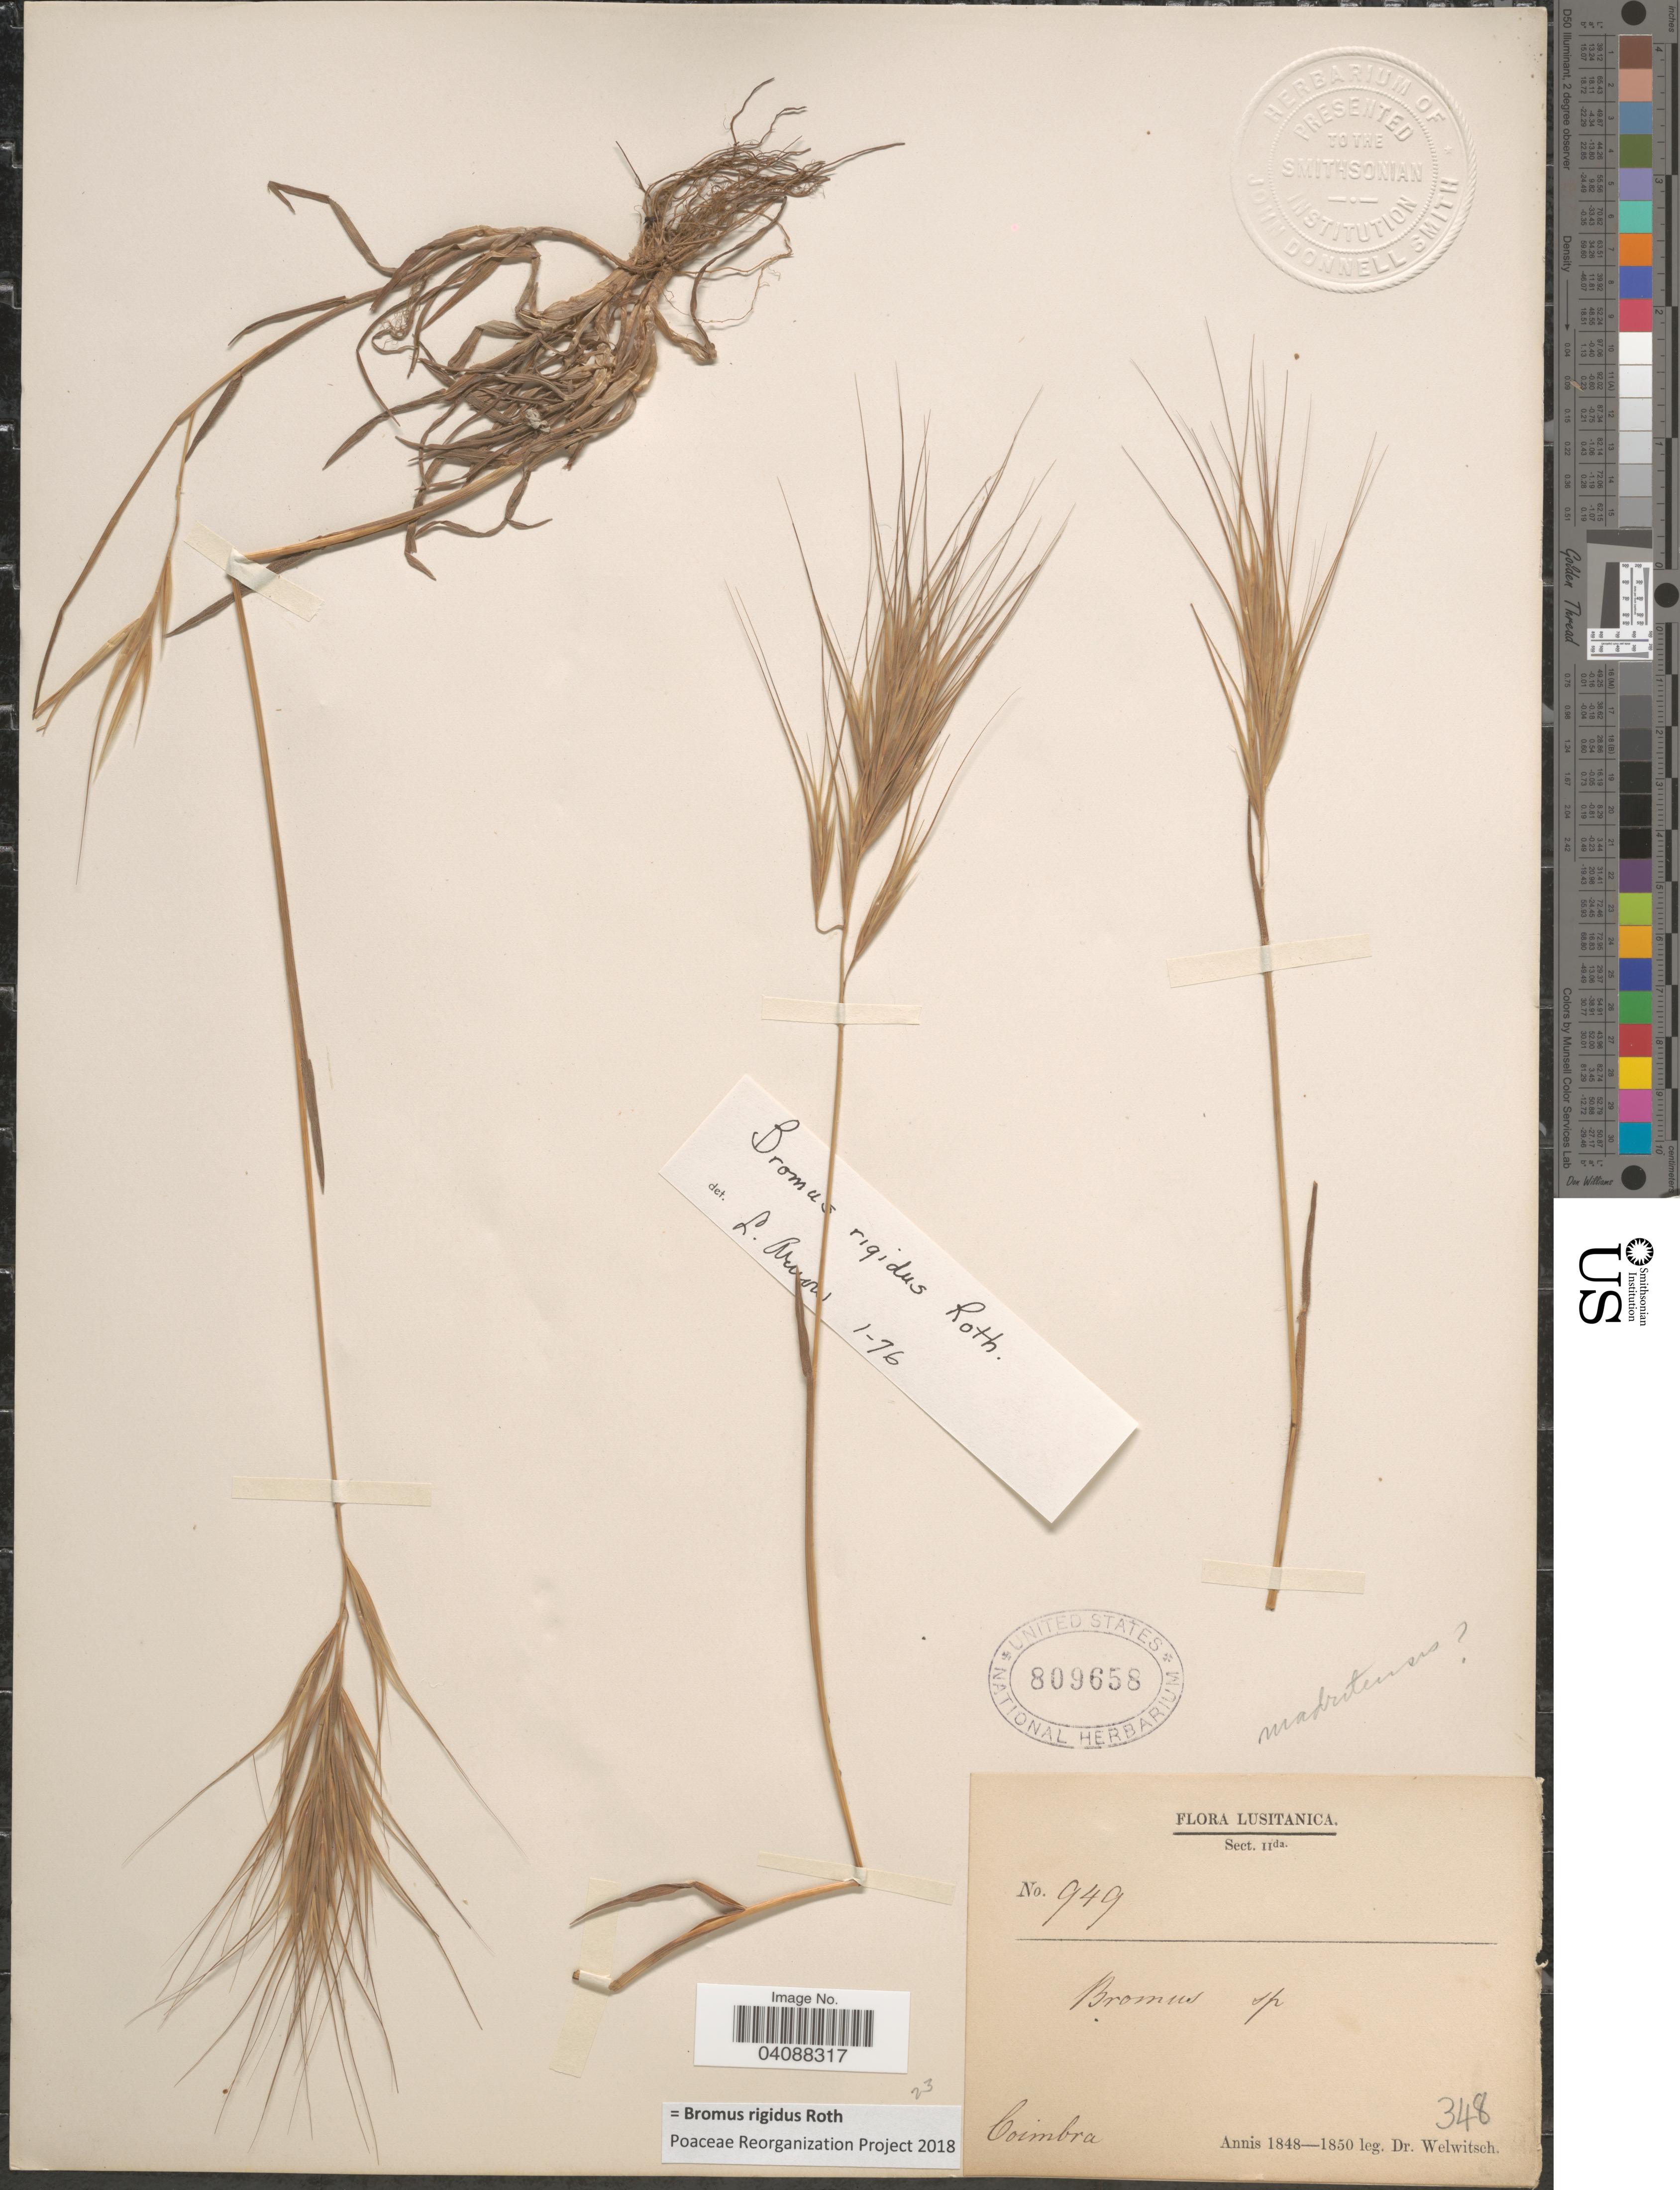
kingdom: Plantae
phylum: Tracheophyta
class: Liliopsida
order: Poales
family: Poaceae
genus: Bromus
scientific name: Bromus rigidus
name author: Roth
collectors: -. Welwitsch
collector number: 949/348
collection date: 1848/1850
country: Portugal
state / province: Coimbra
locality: Lusitanica.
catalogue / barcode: US 809658